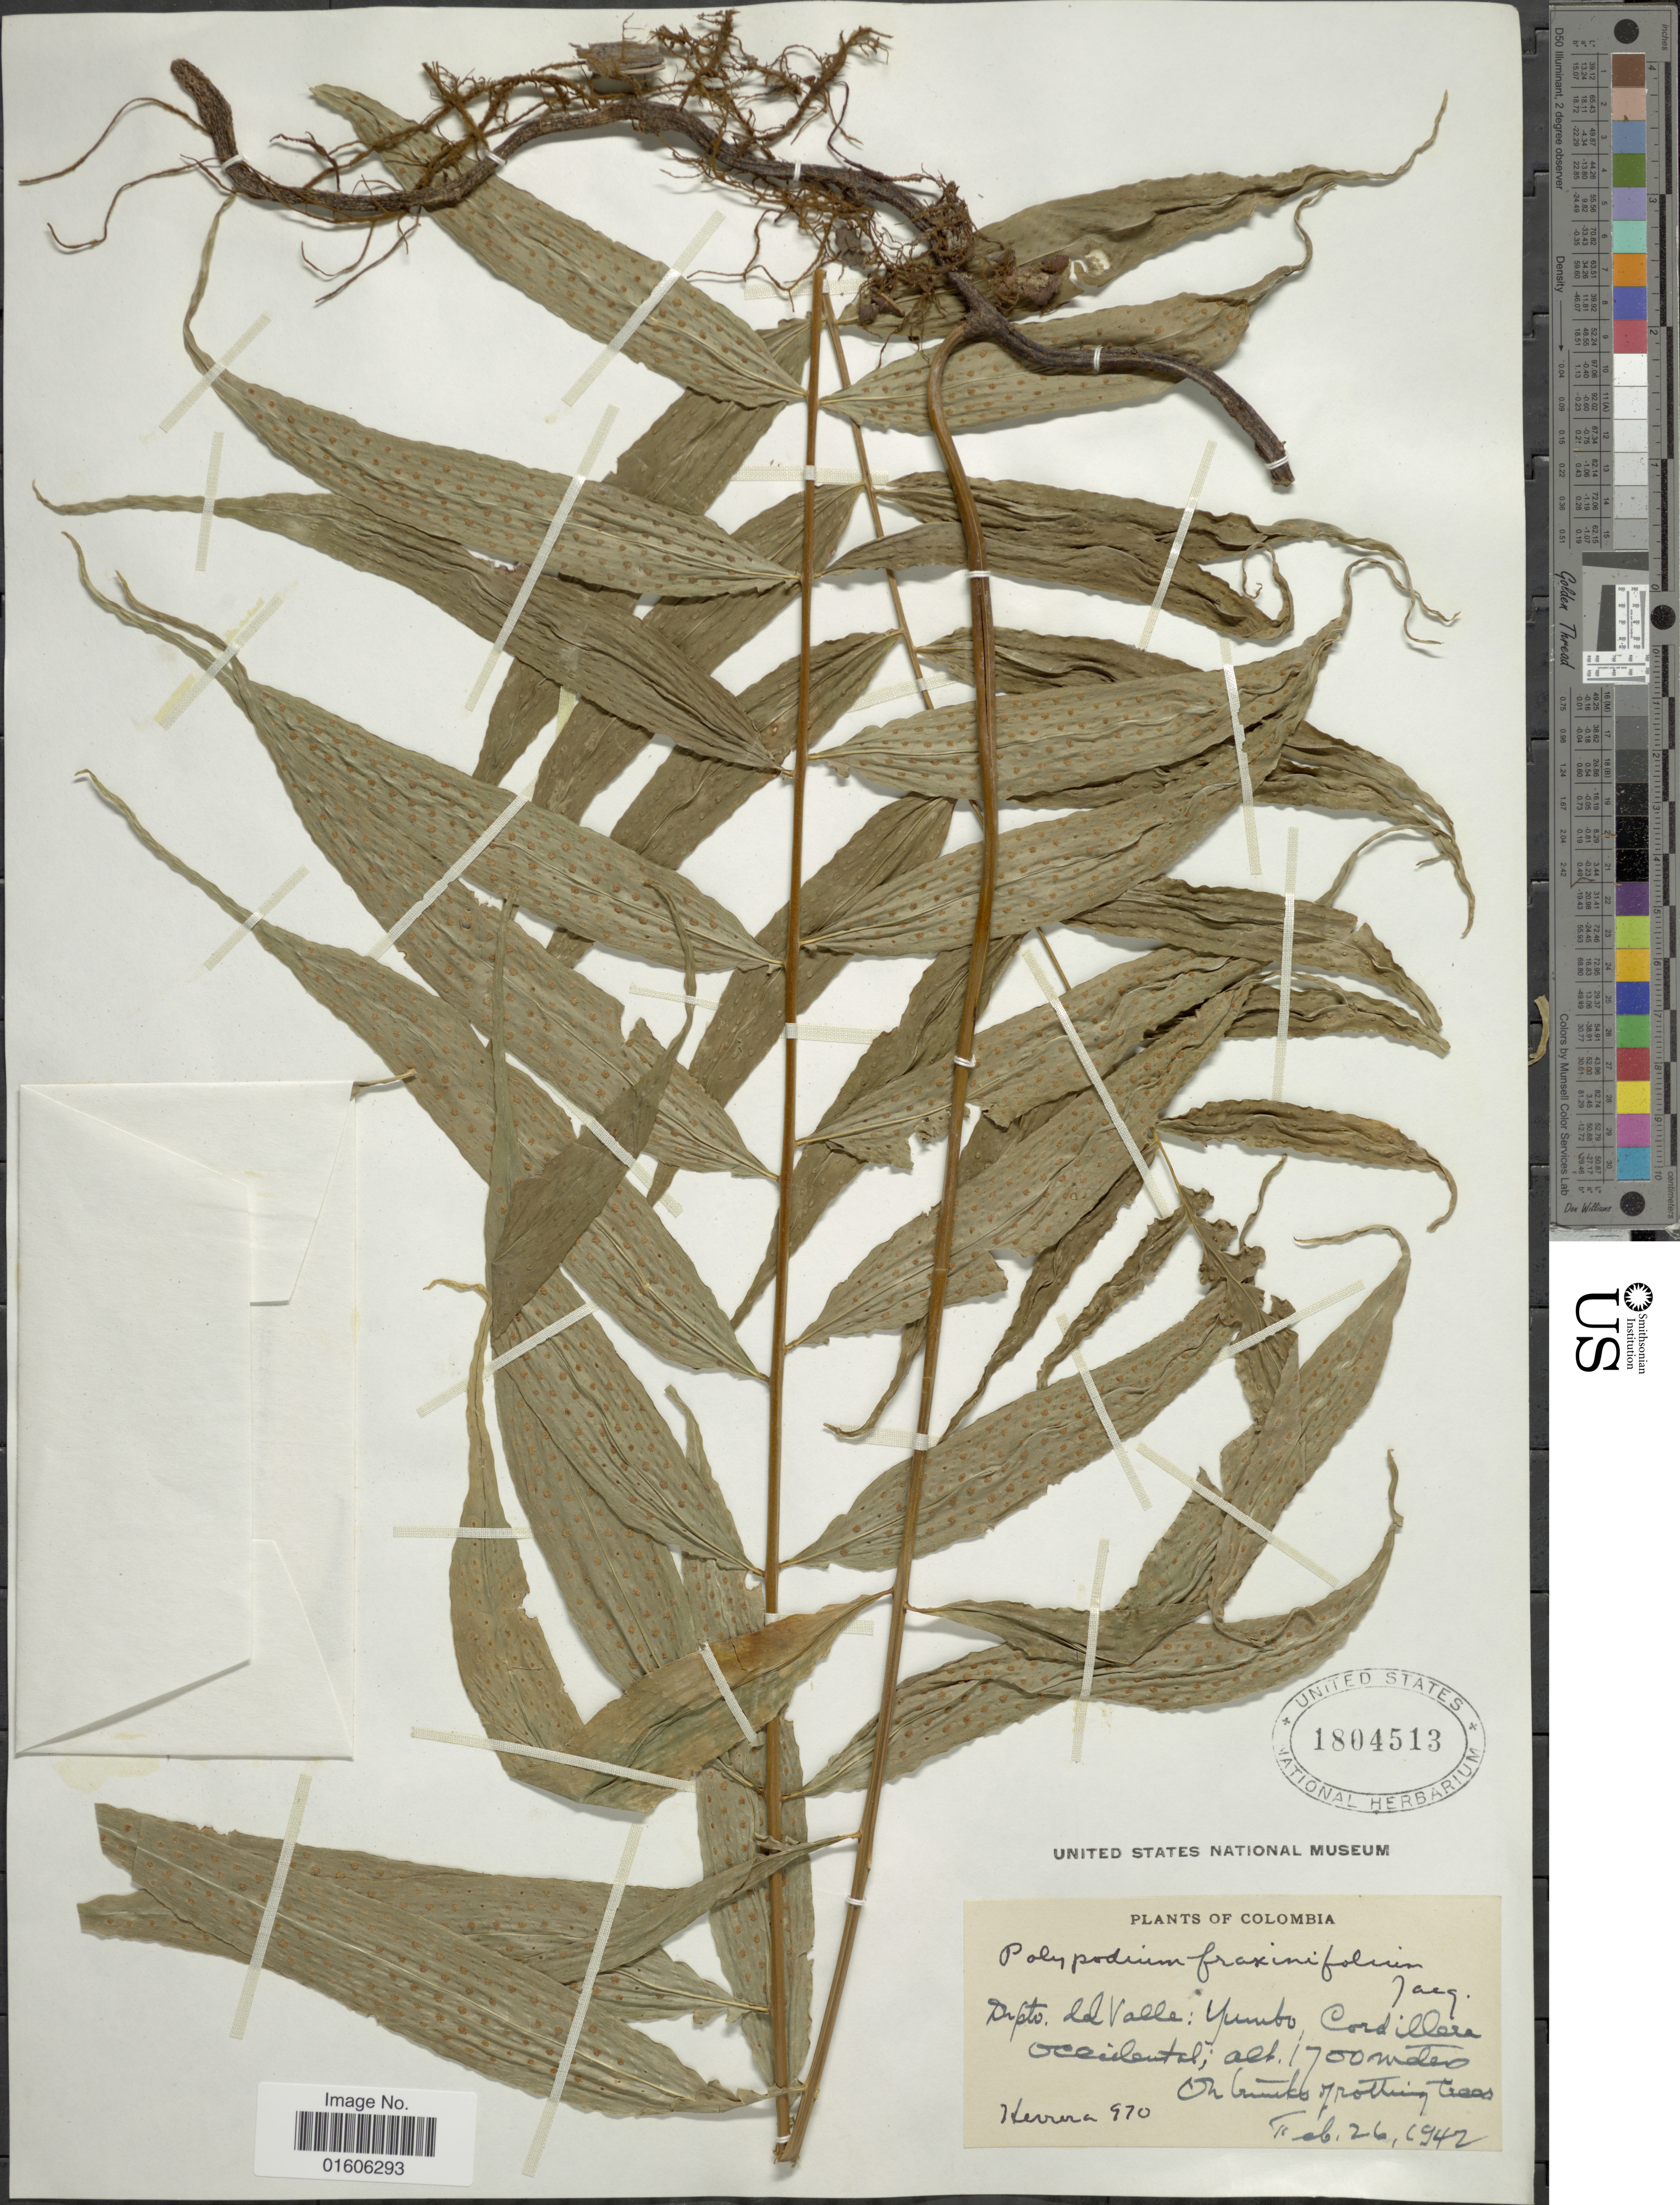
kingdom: Plantae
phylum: Tracheophyta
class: Polypodiopsida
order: Polypodiales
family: Polypodiaceae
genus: Serpocaulon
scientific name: Serpocaulon fraxinifolium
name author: (Jacq.) A.R. Sm.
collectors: Herrera, --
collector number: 970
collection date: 1942-02-26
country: Colombia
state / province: Valle del Cauca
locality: Depto. del Valle: Yumbo, Cordillera occidental.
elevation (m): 1700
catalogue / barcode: US 1804513